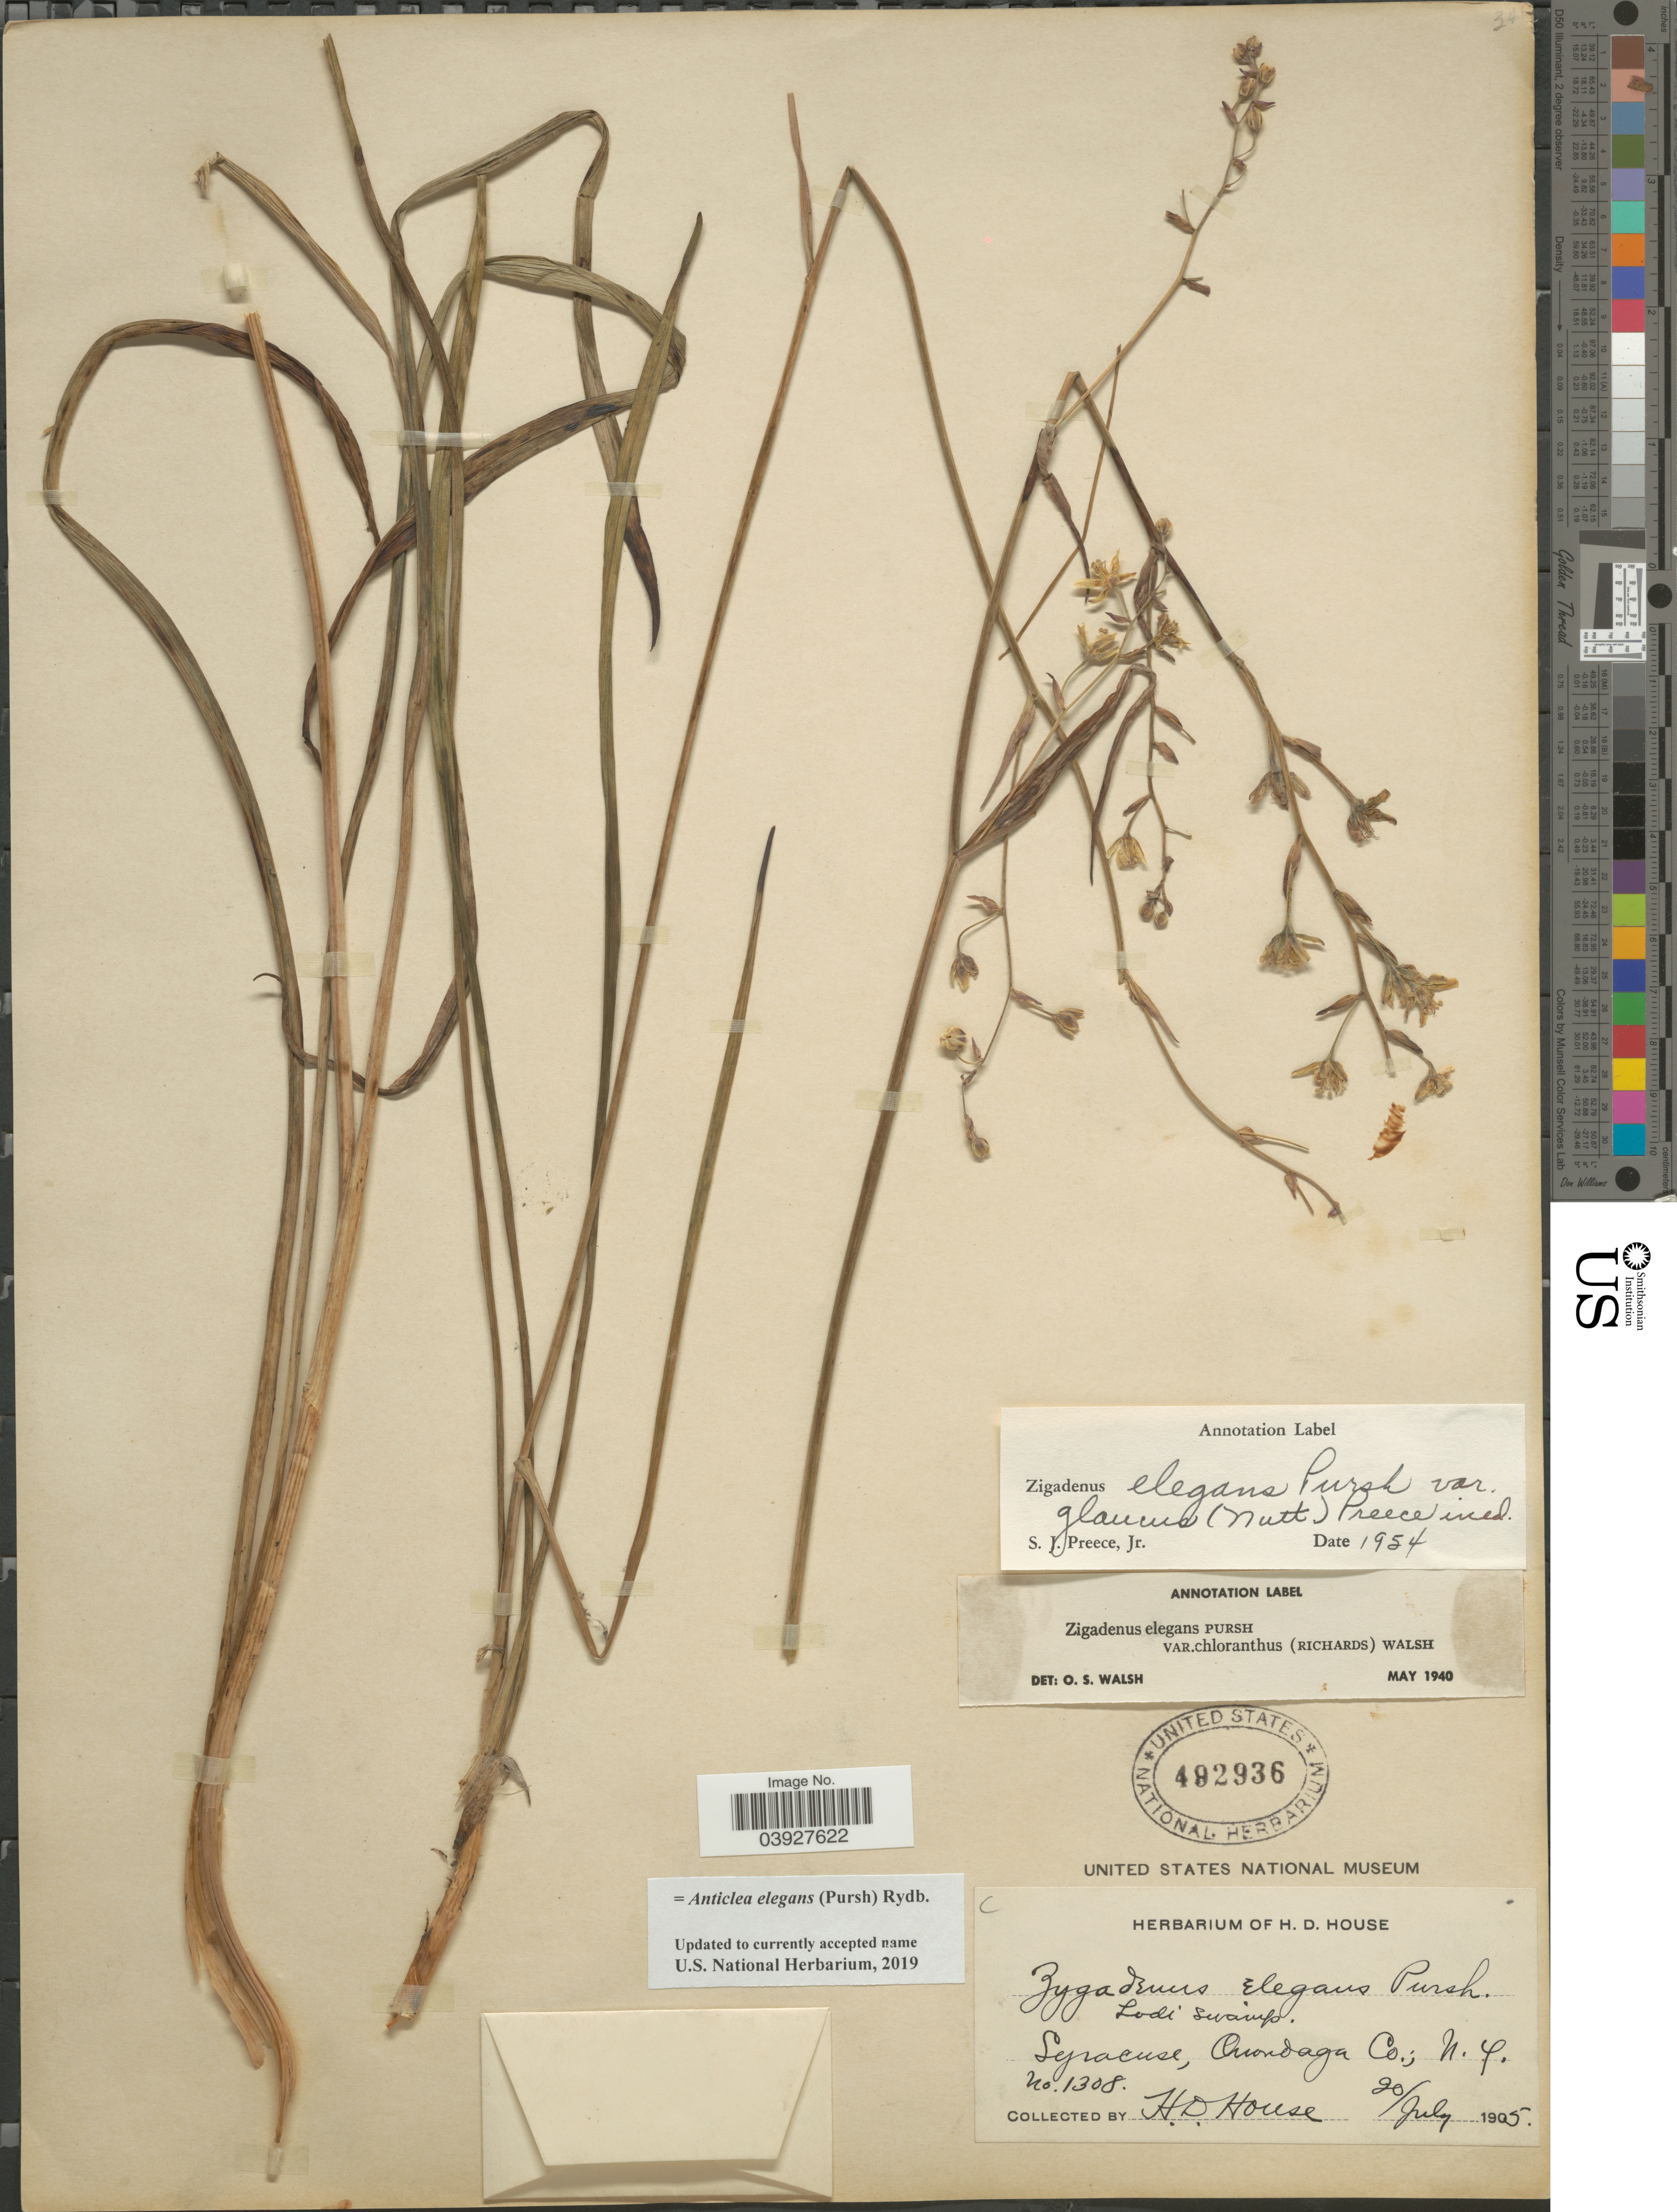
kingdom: Plantae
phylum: Tracheophyta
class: Liliopsida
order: Liliales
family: Melanthiaceae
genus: Anticlea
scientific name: Anticlea elegans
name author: (Pursh) Rydb.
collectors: H. D. House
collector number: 1308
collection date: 1905-07-20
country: United States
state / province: New York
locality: Lodi Swamp. Syracuse, Onondaga Co.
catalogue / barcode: US 492936